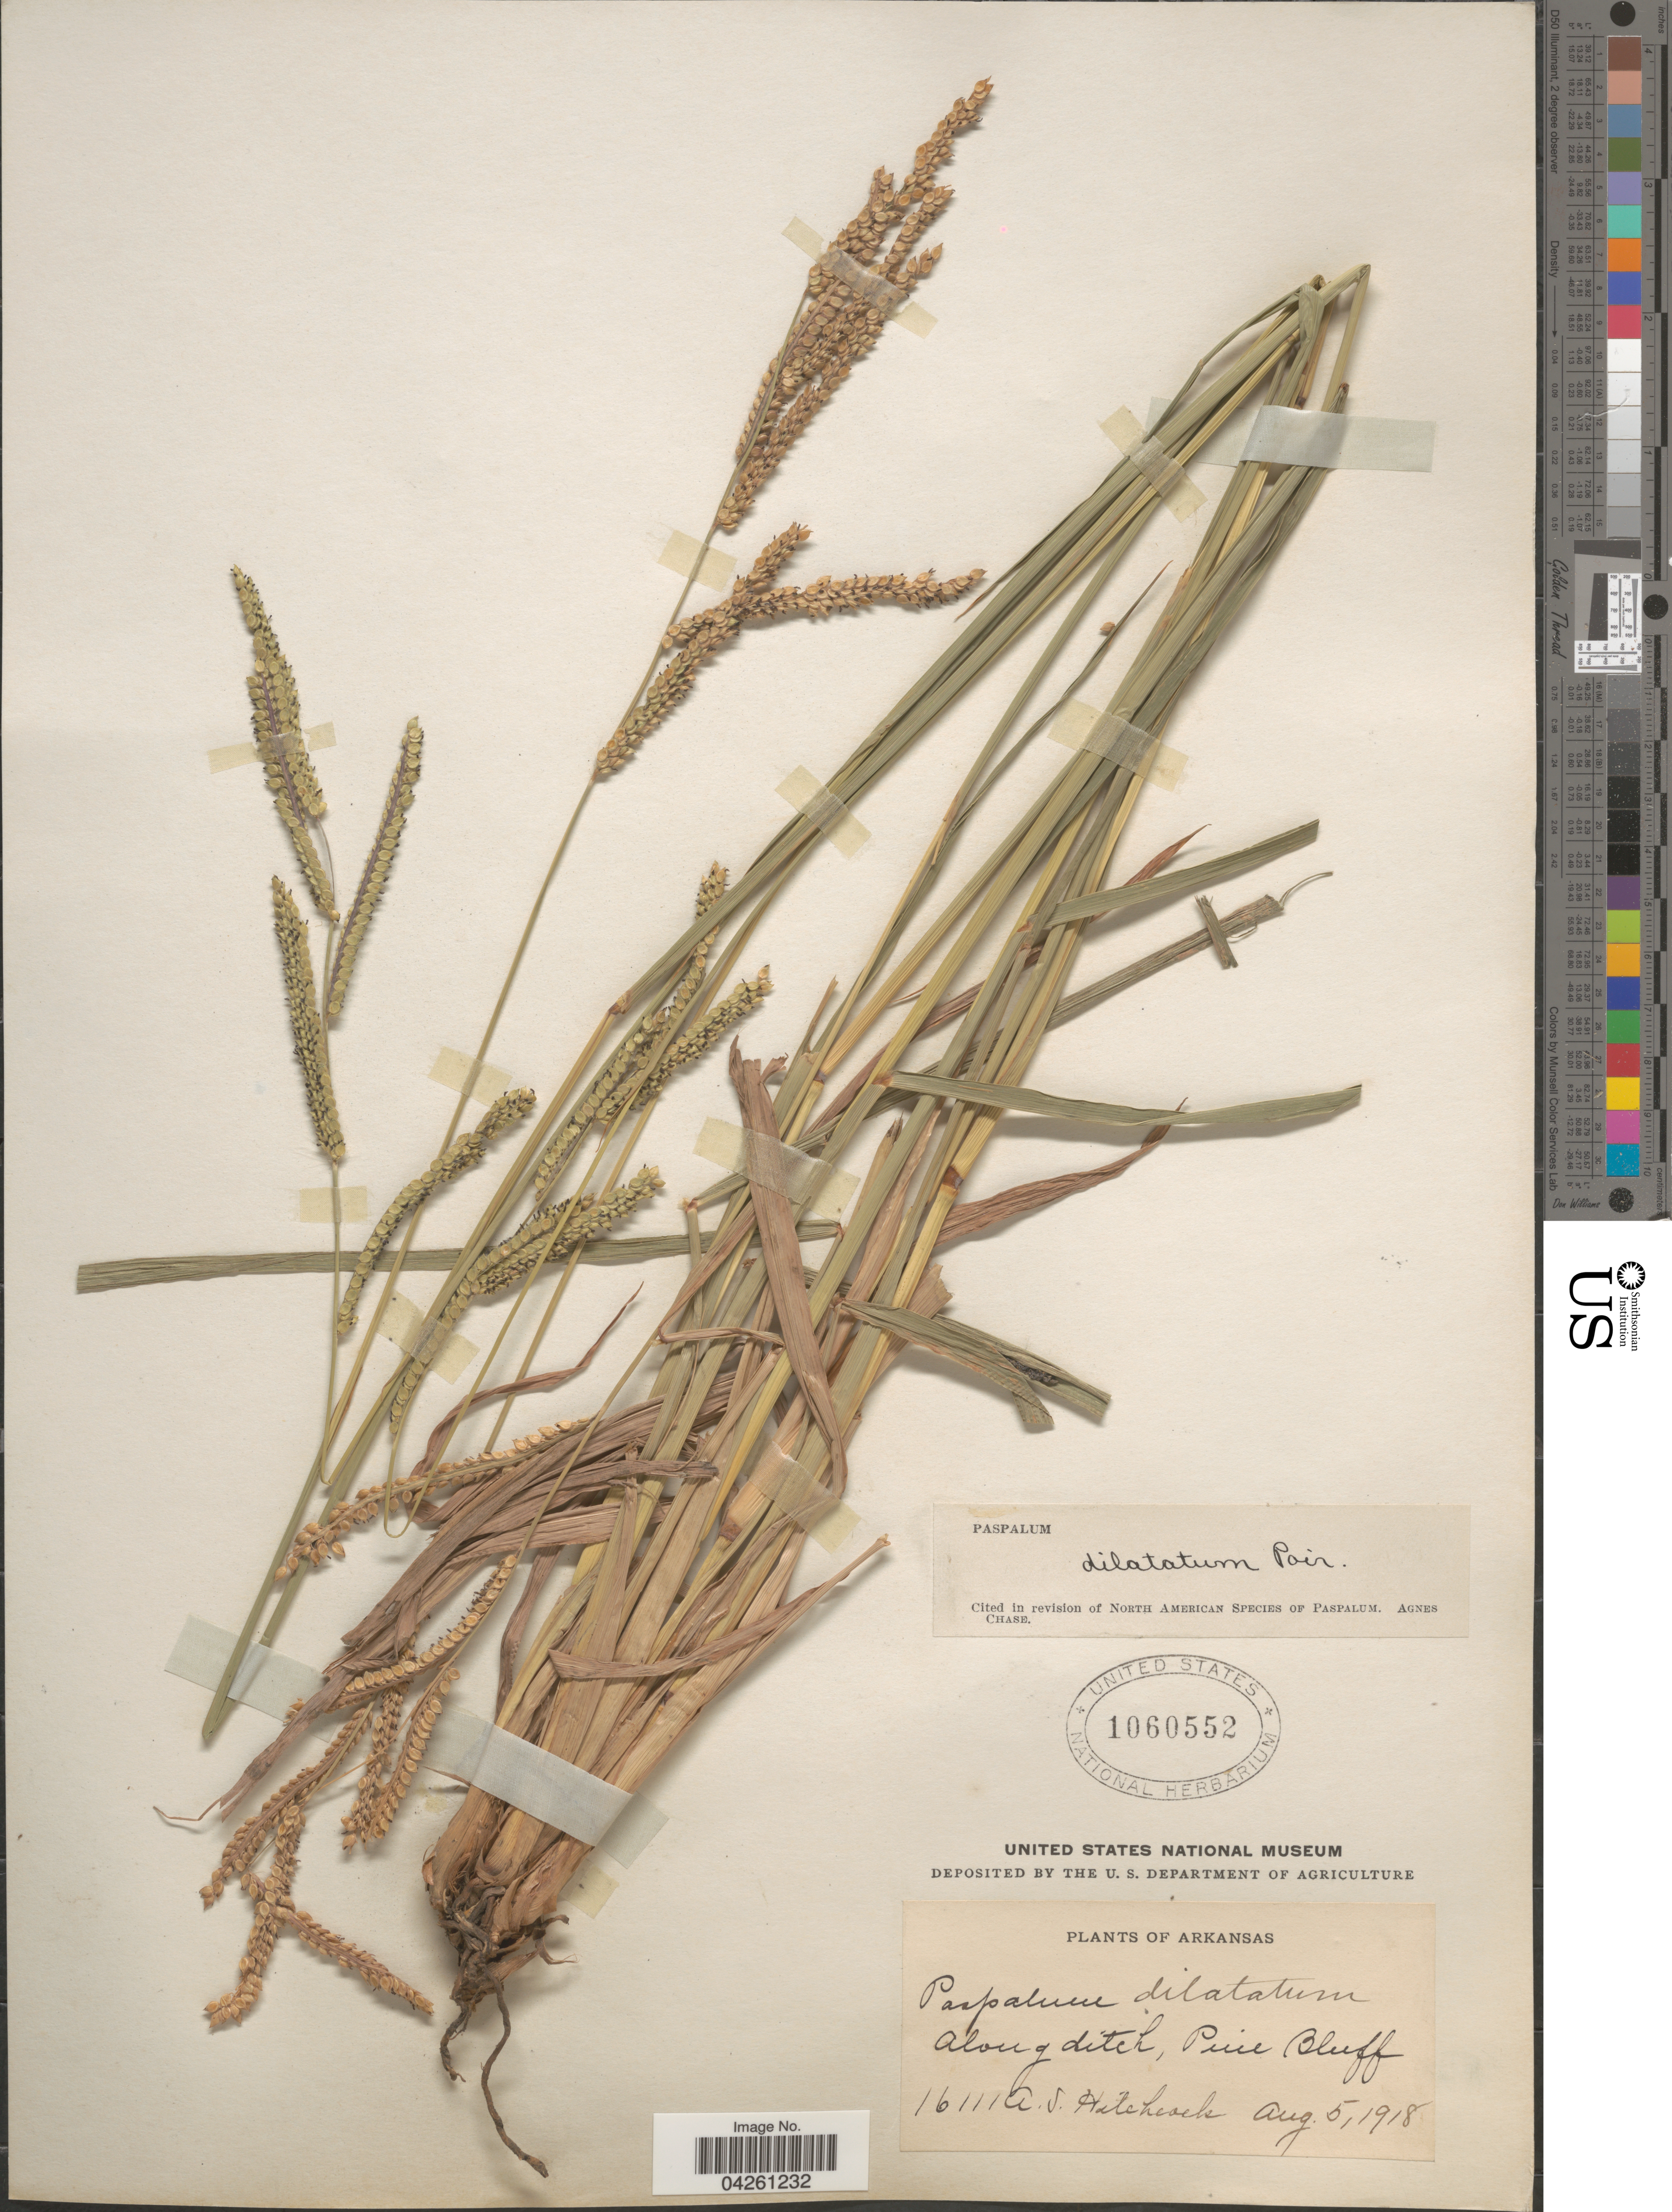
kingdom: Plantae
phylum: Tracheophyta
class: Liliopsida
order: Poales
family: Poaceae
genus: Paspalum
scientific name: Paspalum dilatatum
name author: Poir.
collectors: A. S. Hitchcock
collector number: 16111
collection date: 1918-08-05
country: United States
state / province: Arkansas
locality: Along ditch, Pine Bluff.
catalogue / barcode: US 1060552